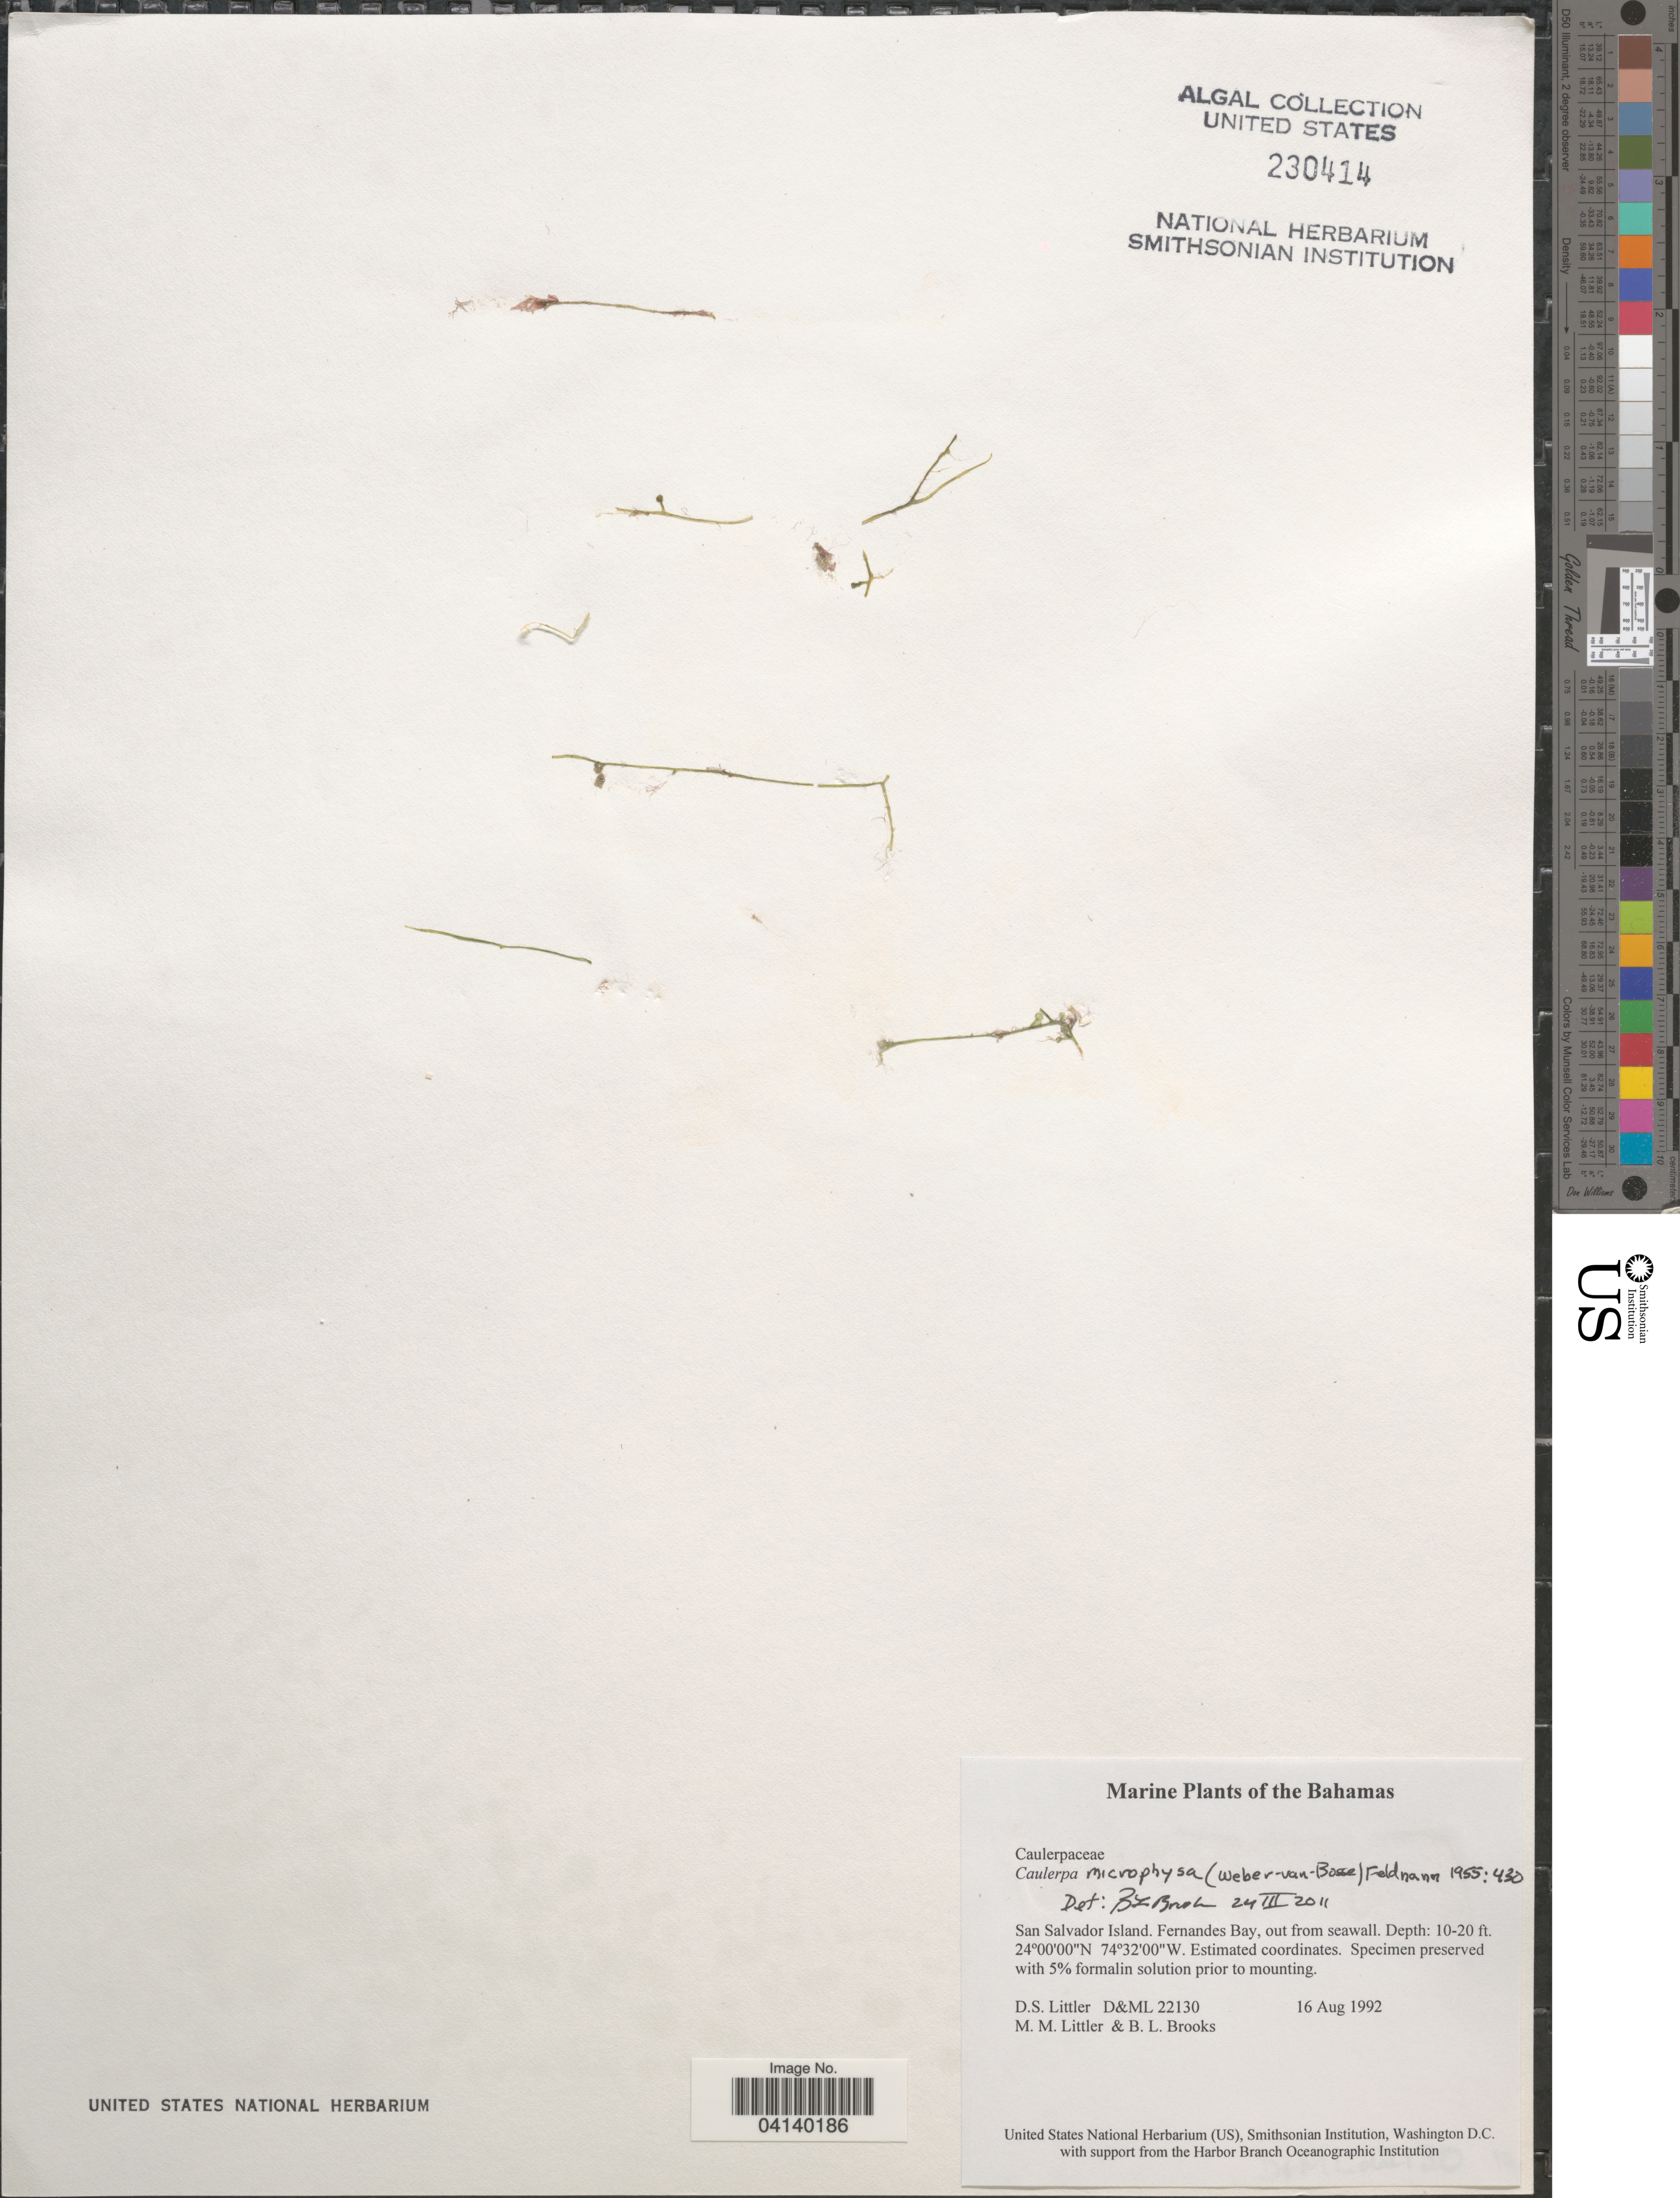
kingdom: Plantae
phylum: Chlorophyta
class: Ulvophyceae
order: Bryopsidales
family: Caulerpaceae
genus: Caulerpa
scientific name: Caulerpa microphysa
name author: (Weber Bosse) Feldmann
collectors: D. S. Littler & B. Brooks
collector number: D&ML22130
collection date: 1992-08-16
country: Bahamas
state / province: San Salvador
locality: San Salvador Island. Fernandes Bay, out from seawall.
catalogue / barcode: US 230414